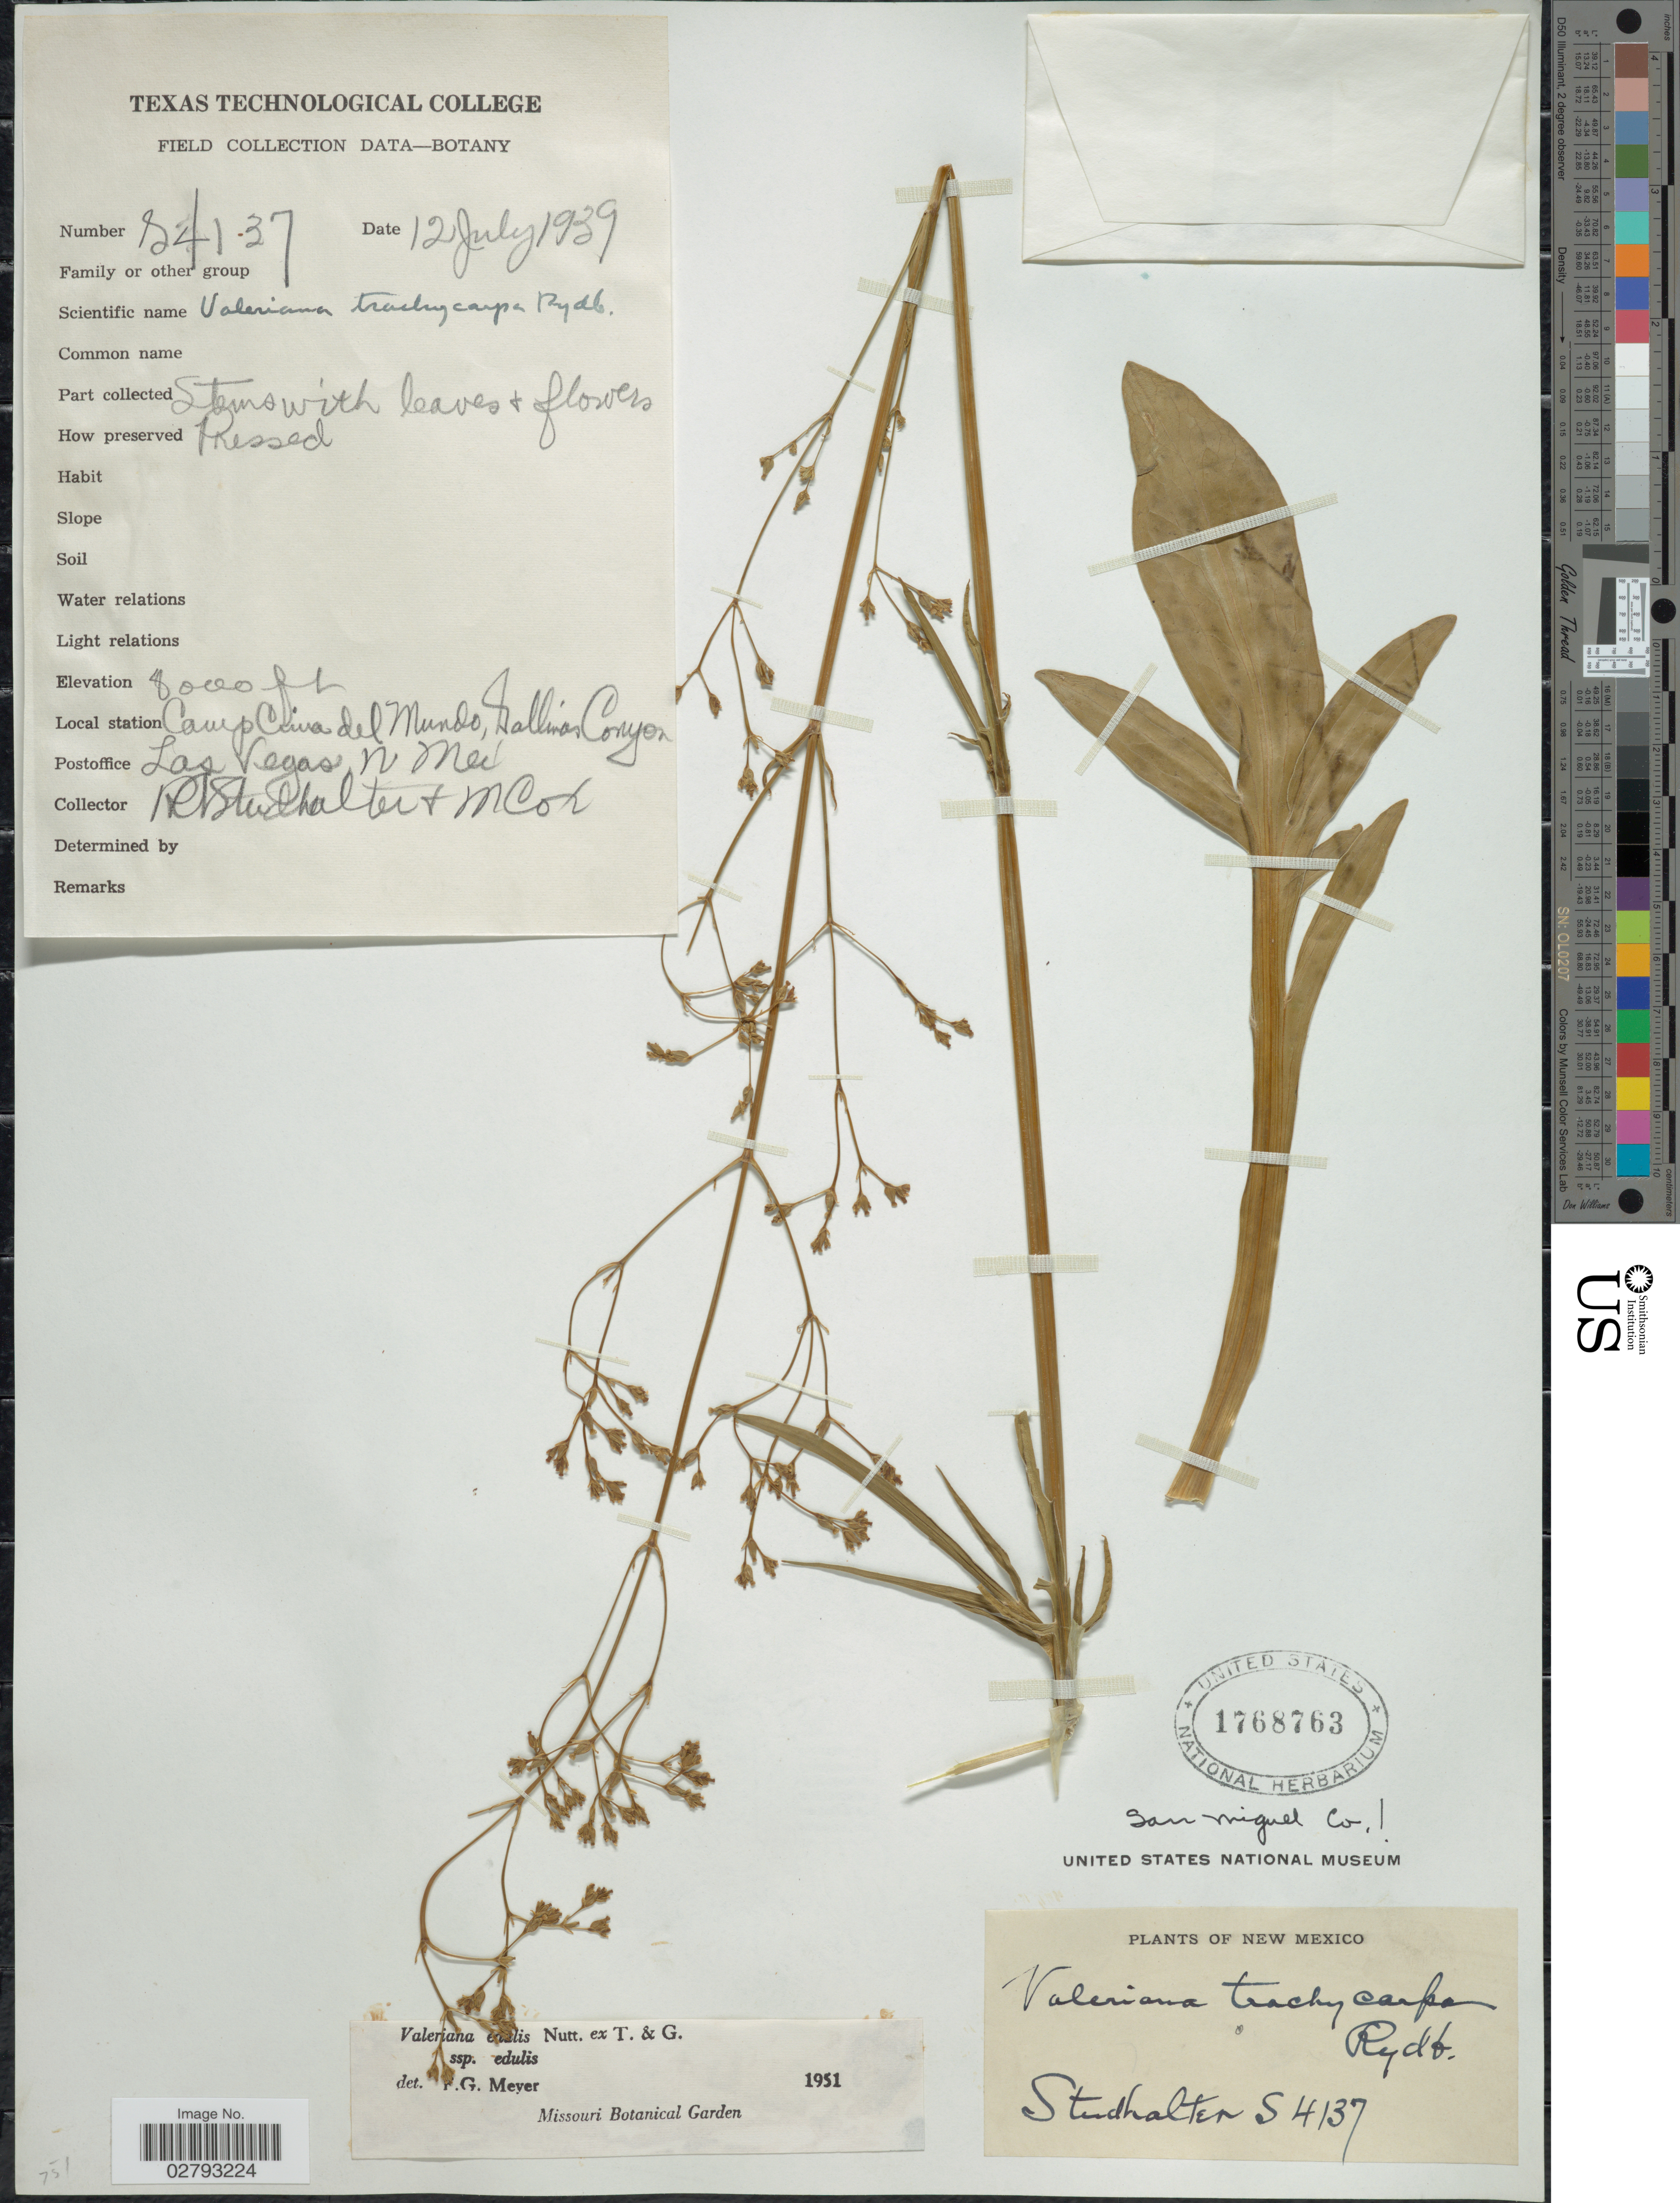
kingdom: Plantae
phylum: Tracheophyta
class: Magnoliopsida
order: Dipsacales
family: Caprifoliaceae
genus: Valeriana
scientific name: Valeriana edulis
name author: Nutt.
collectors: R. Studhalter & M. Cox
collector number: S4137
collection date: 1939-07-12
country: United States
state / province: New Mexico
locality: Camp Cina del Mundo, Gallinas Canyon, Las Vegas. San Miguel Co.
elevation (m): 2438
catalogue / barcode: US 1768763